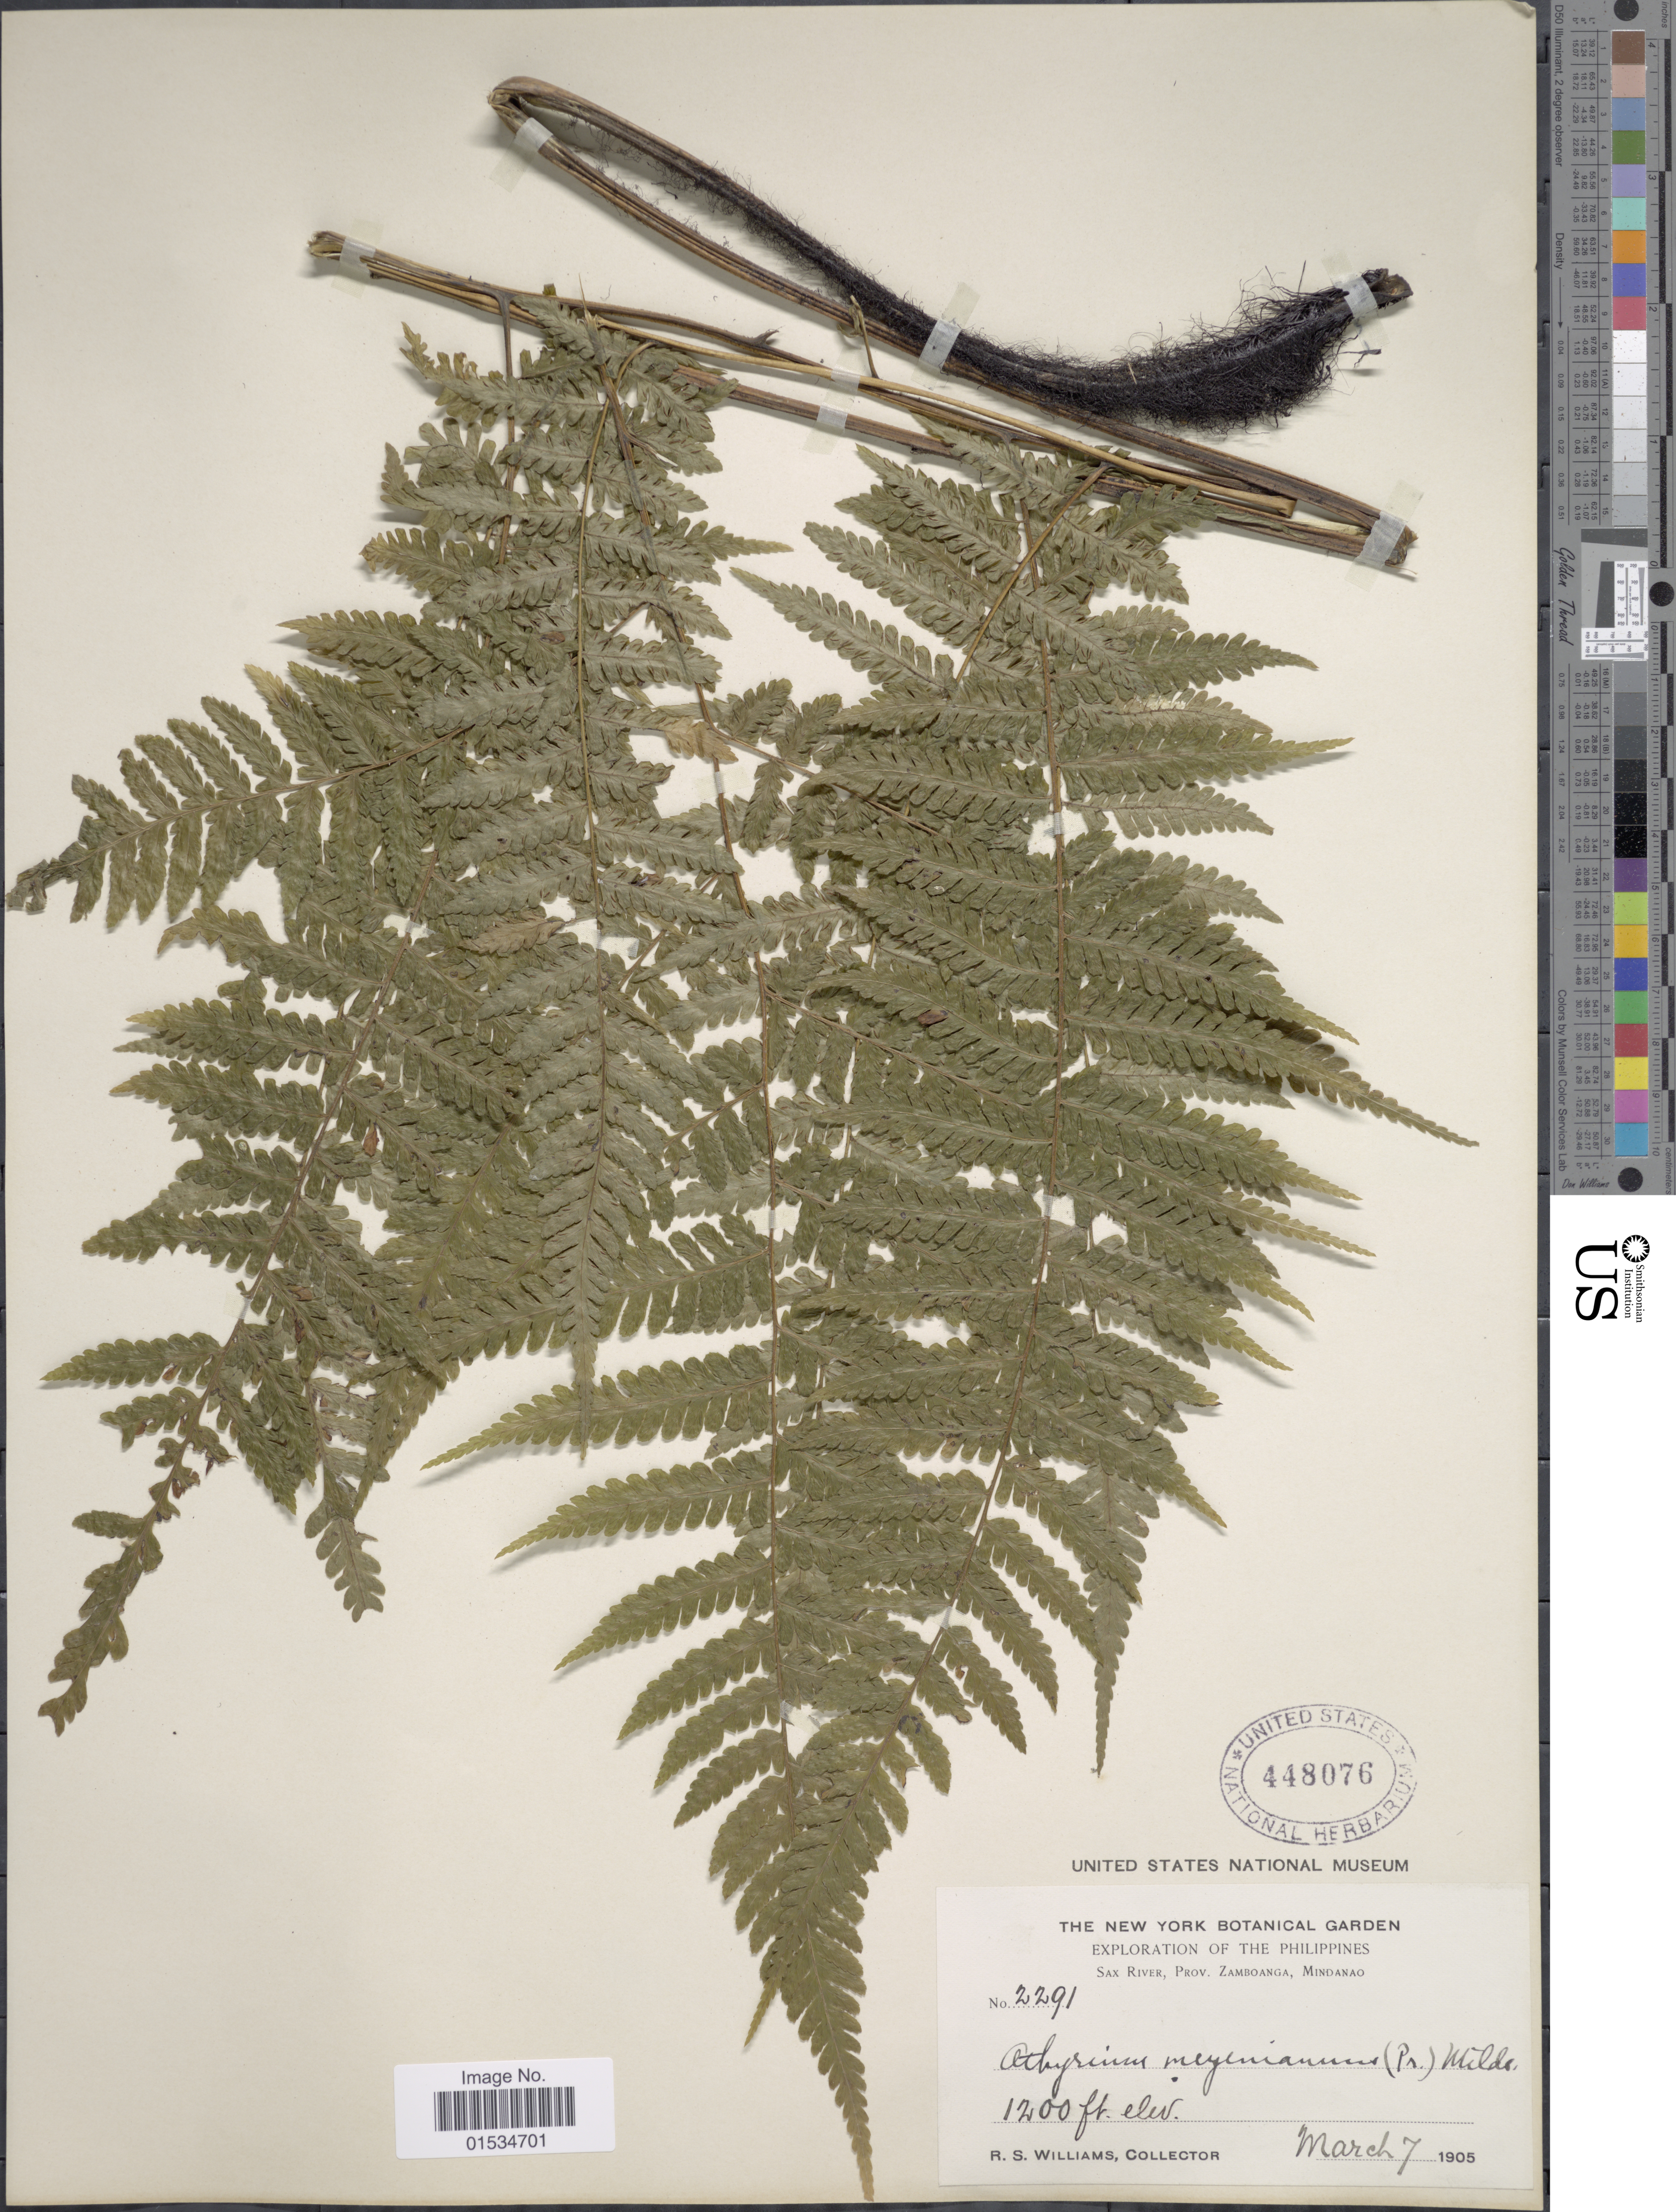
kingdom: Plantae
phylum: Tracheophyta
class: Polypodiopsida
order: Polypodiales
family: Athyriaceae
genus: Diplazium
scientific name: Diplazium caudatum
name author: J. Sm. ex C. Chr.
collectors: R. S. Williams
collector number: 2291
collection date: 1905-03-07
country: Philippines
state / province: Zamboanga Peninsula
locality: Sax River, Prov. Zamboanga, Mindanao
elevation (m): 366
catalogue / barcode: US 448076